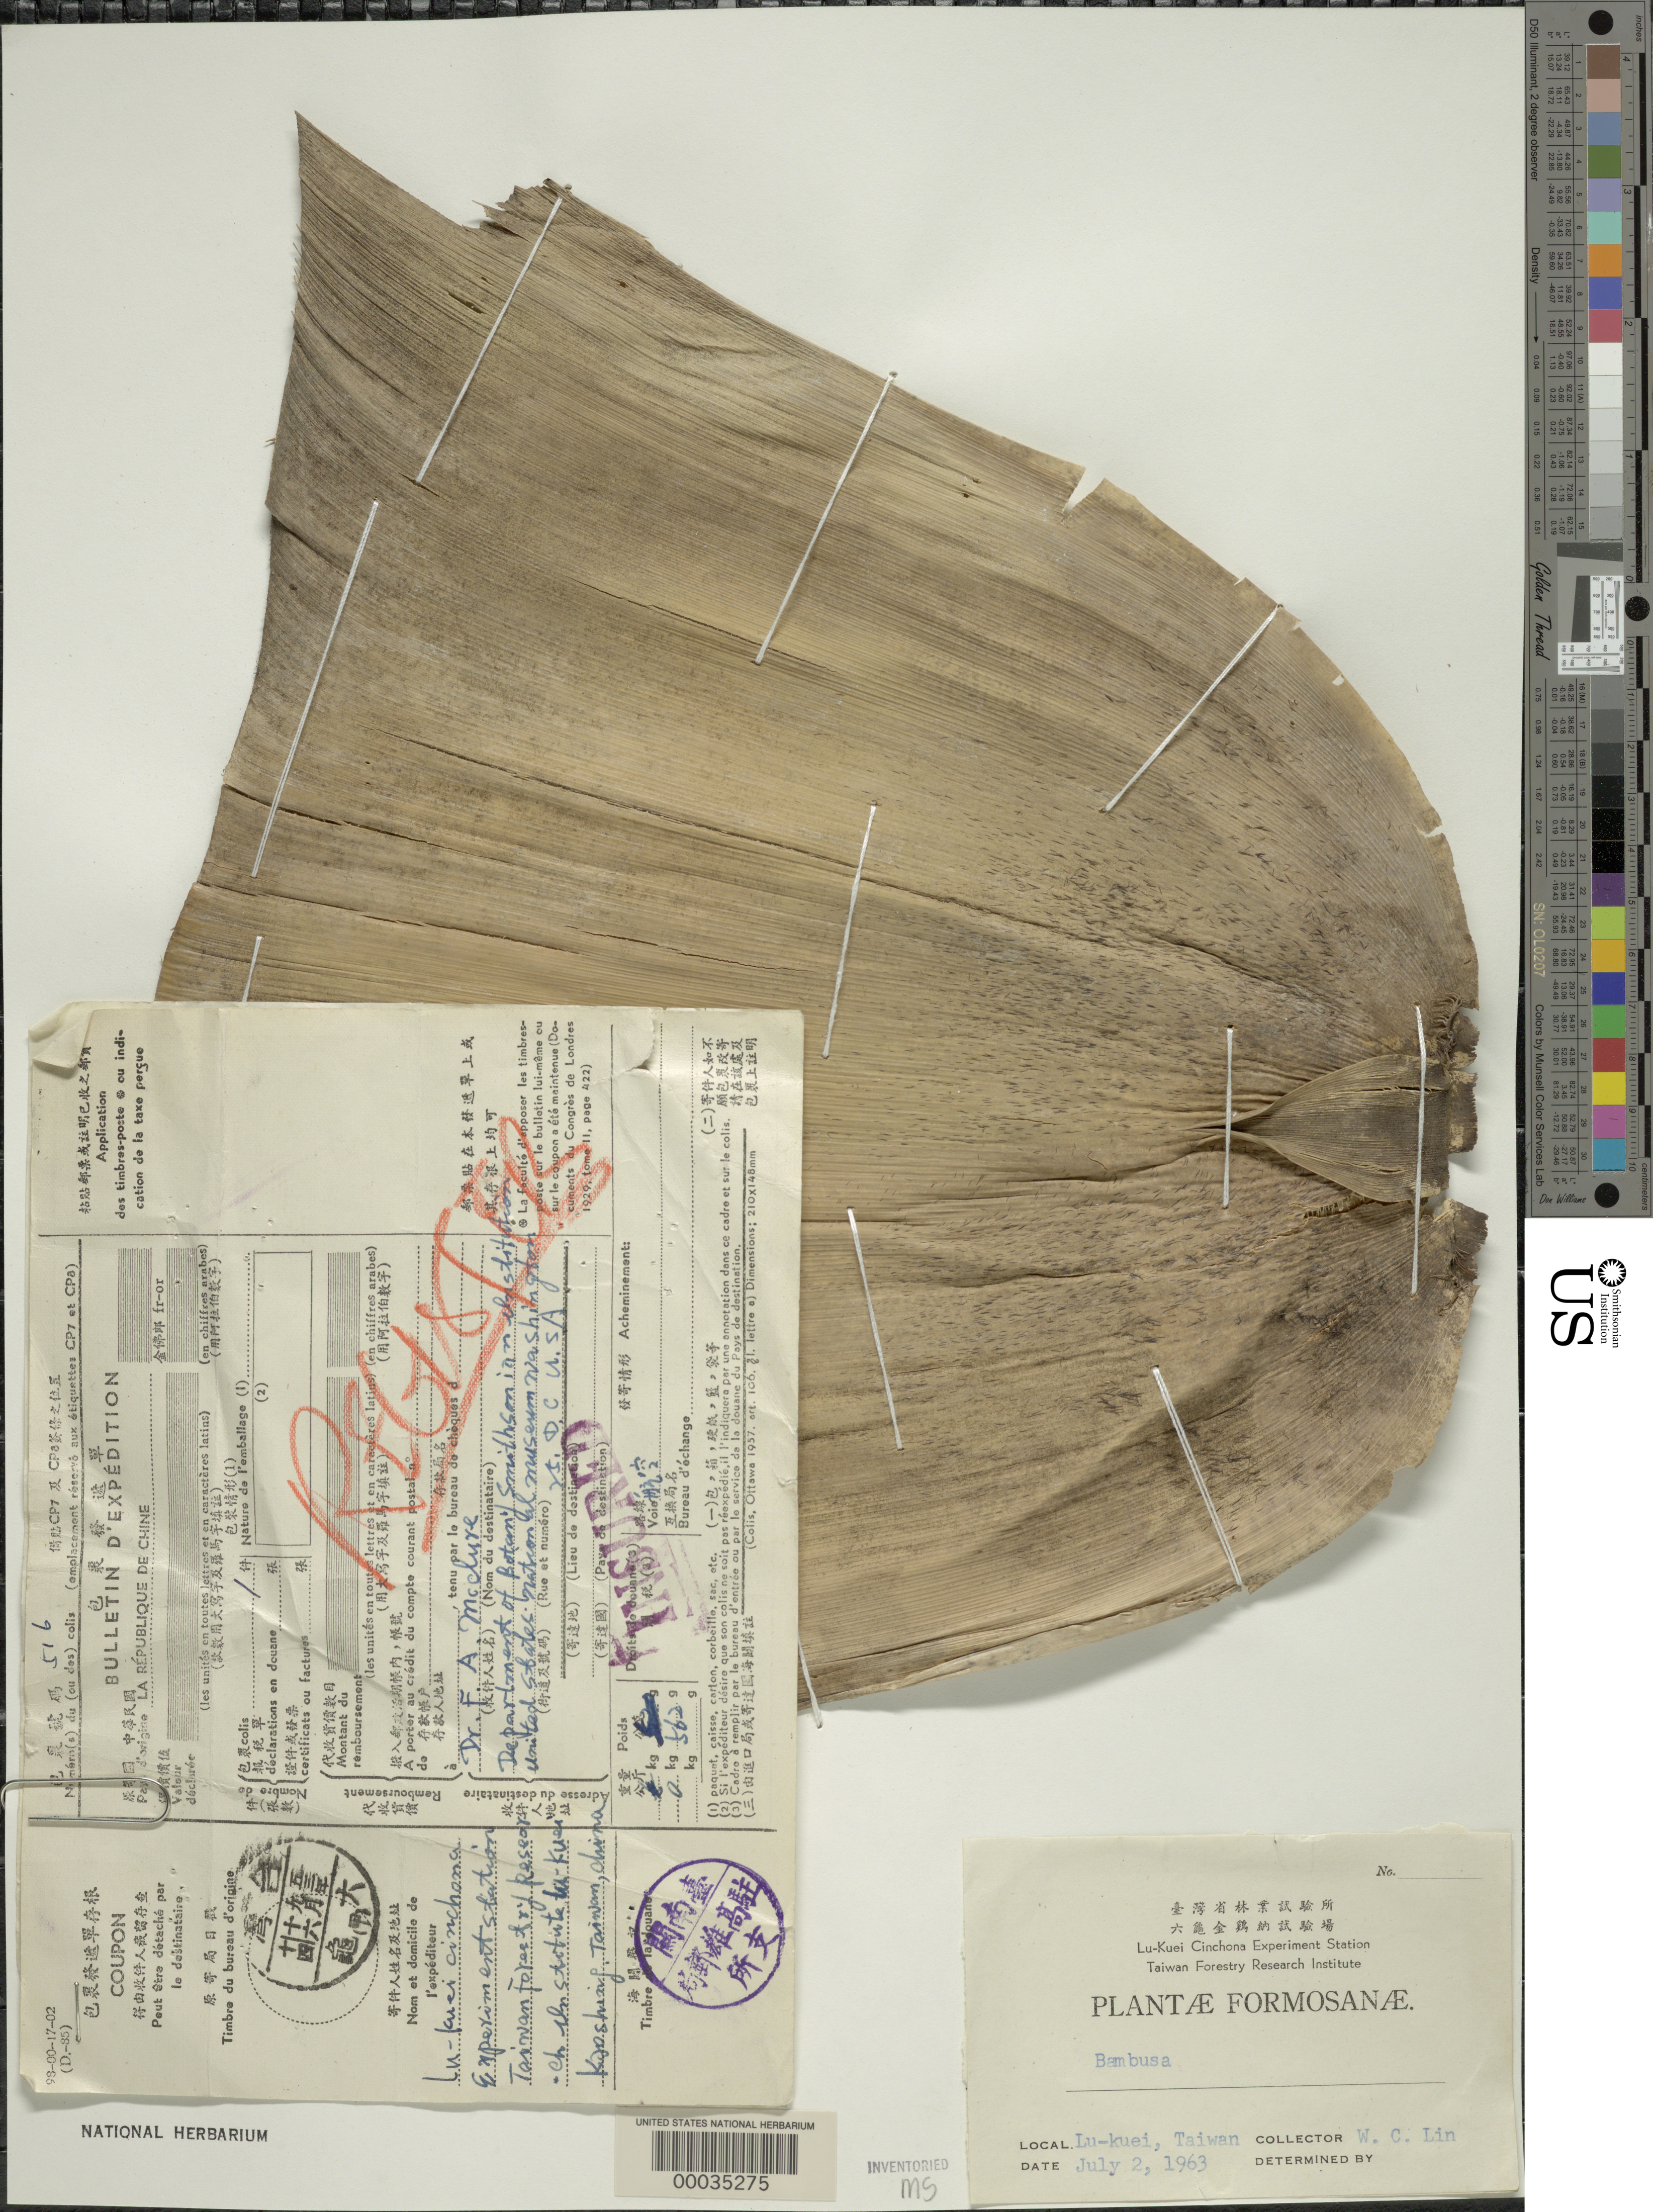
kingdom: Plantae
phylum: Tracheophyta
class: Liliopsida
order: Poales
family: Poaceae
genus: Bambusa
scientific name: Bambusa sp.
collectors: W. Lin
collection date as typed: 02 Jul 1963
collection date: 1963-07-02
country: Taiwan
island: Taiwan [Formosa]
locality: Lu-kuei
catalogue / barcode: US 2772460